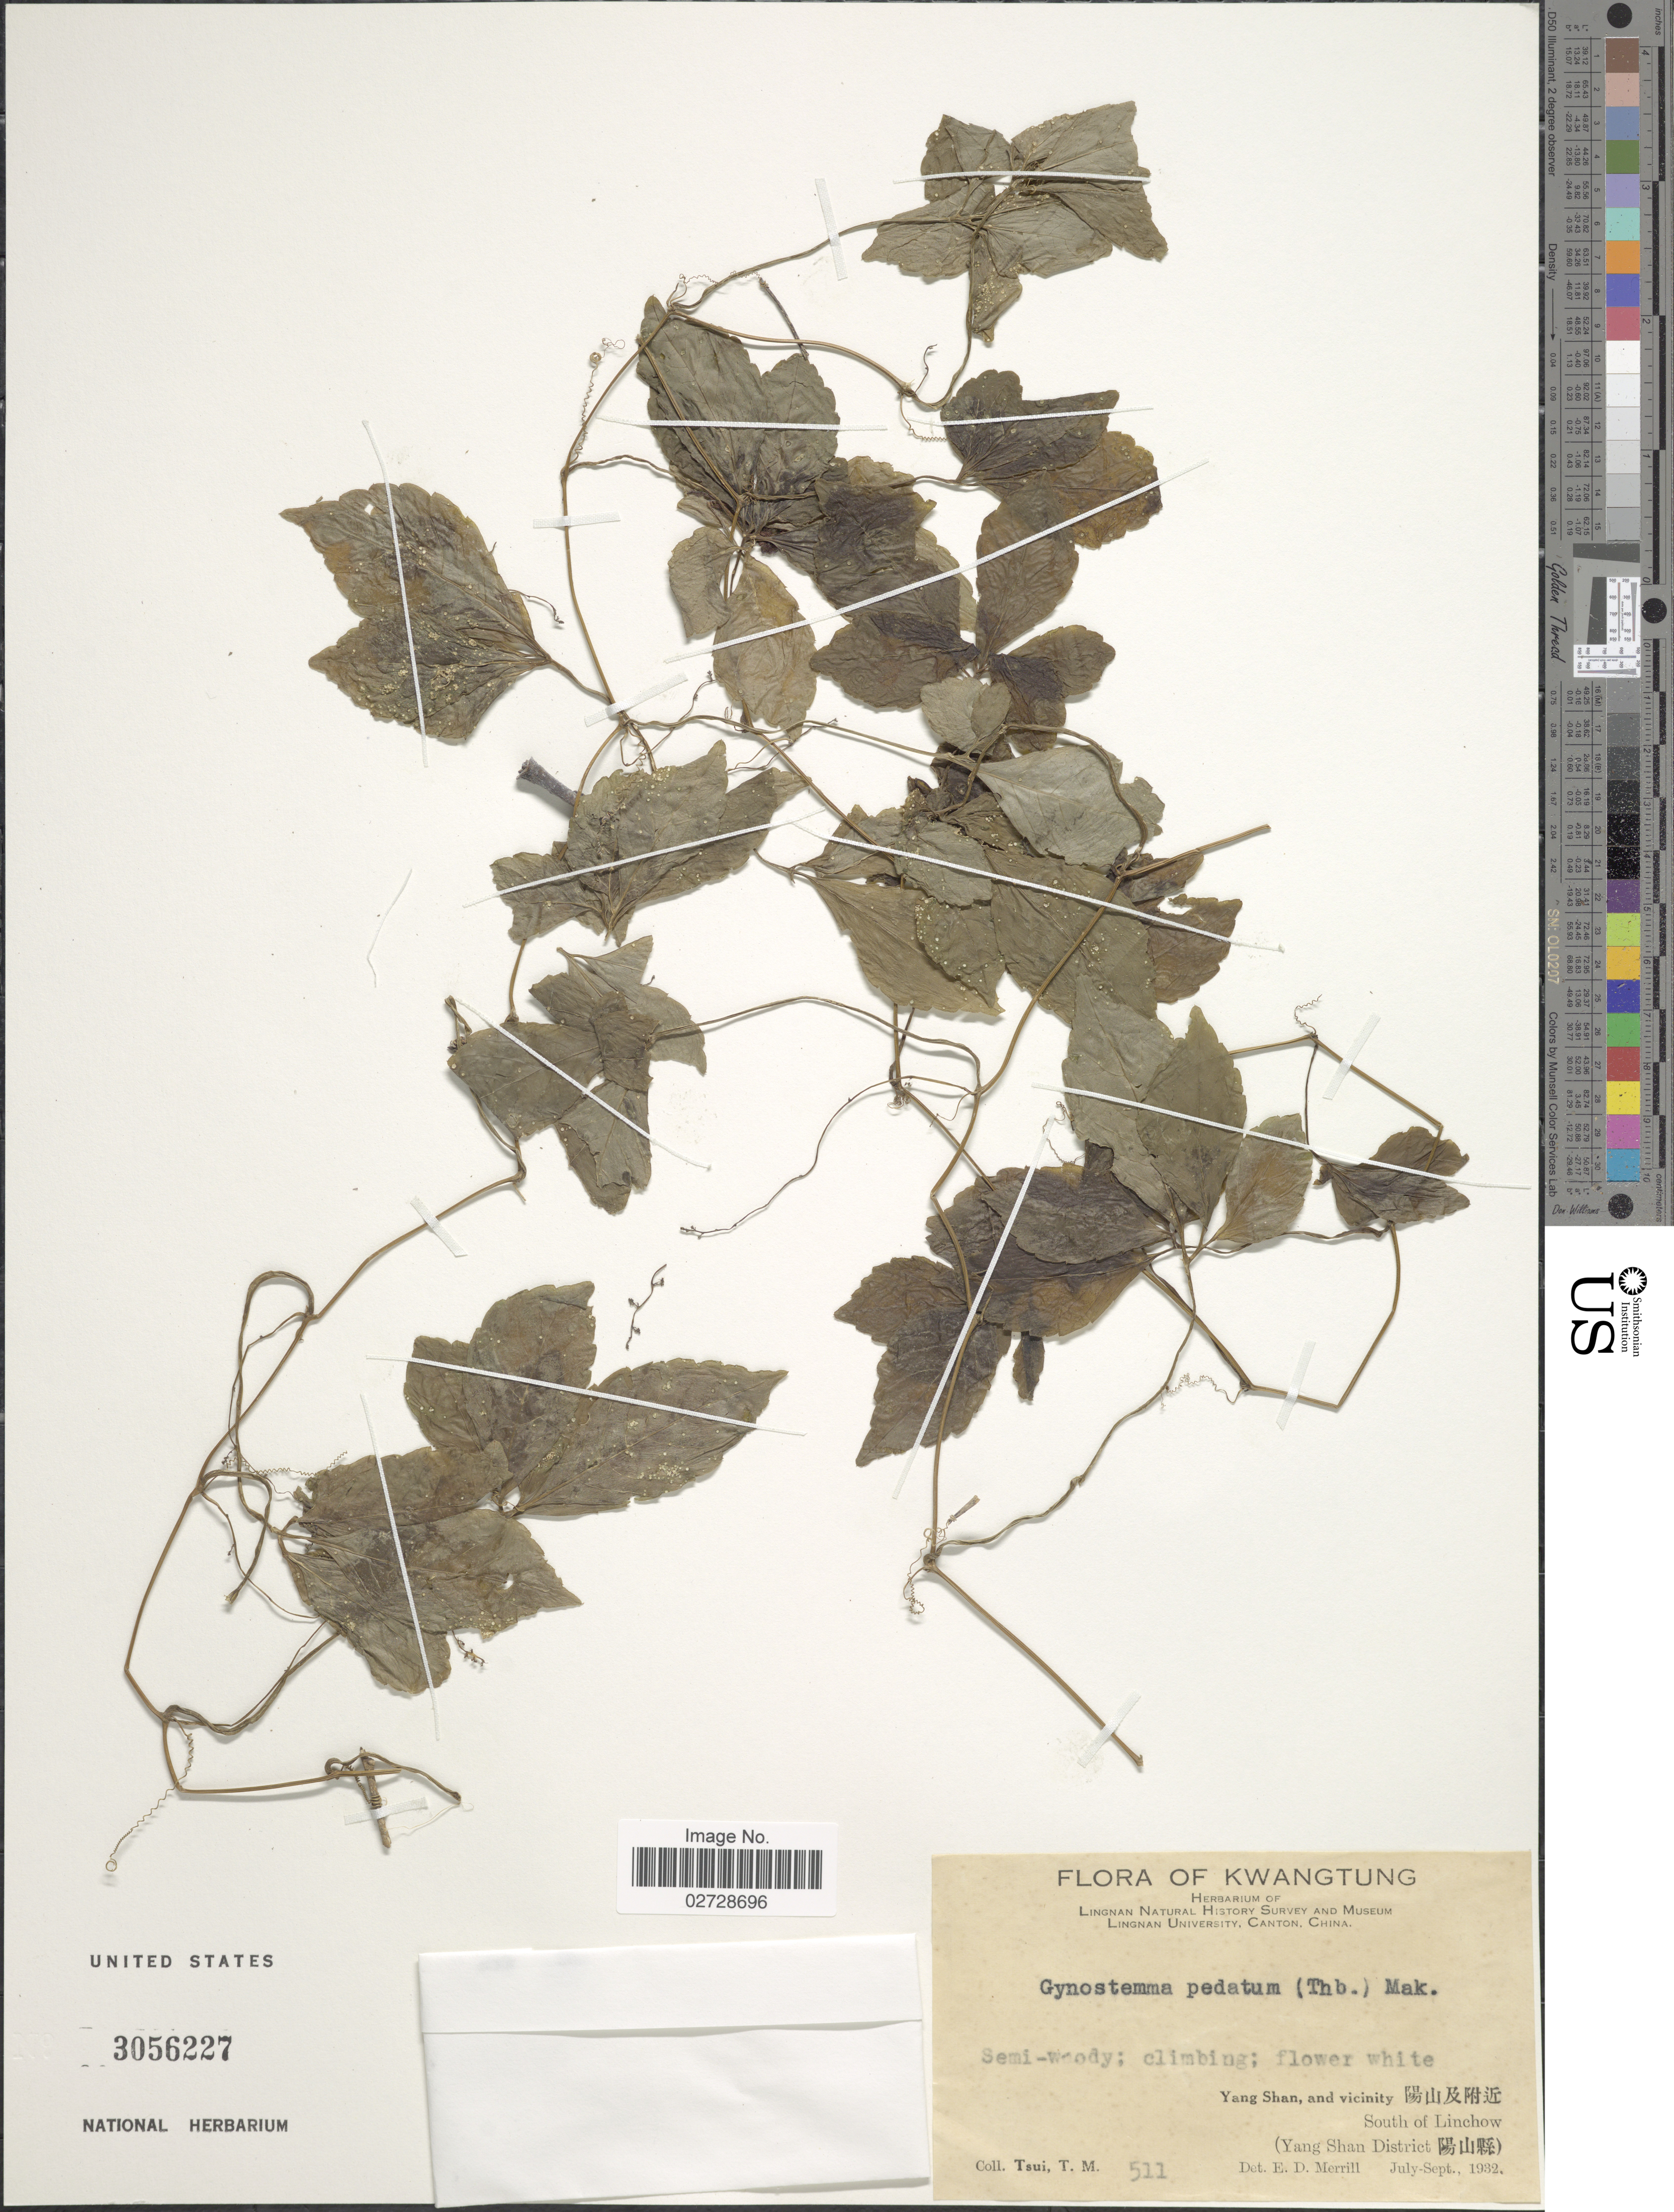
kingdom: Plantae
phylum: Tracheophyta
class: Magnoliopsida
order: Cucurbitales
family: Cucurbitaceae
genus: Gynostemma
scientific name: Gynostemma pentaphyllum var. pentaphyllum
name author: (Thunb.) Makino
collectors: T. Tsui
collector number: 511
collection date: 1932-07/1932-09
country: China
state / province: Guangdong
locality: Kwangtung. Yang Shan, and vicinity. South of Linchow. (Yang Shan District).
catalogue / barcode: US 3056227